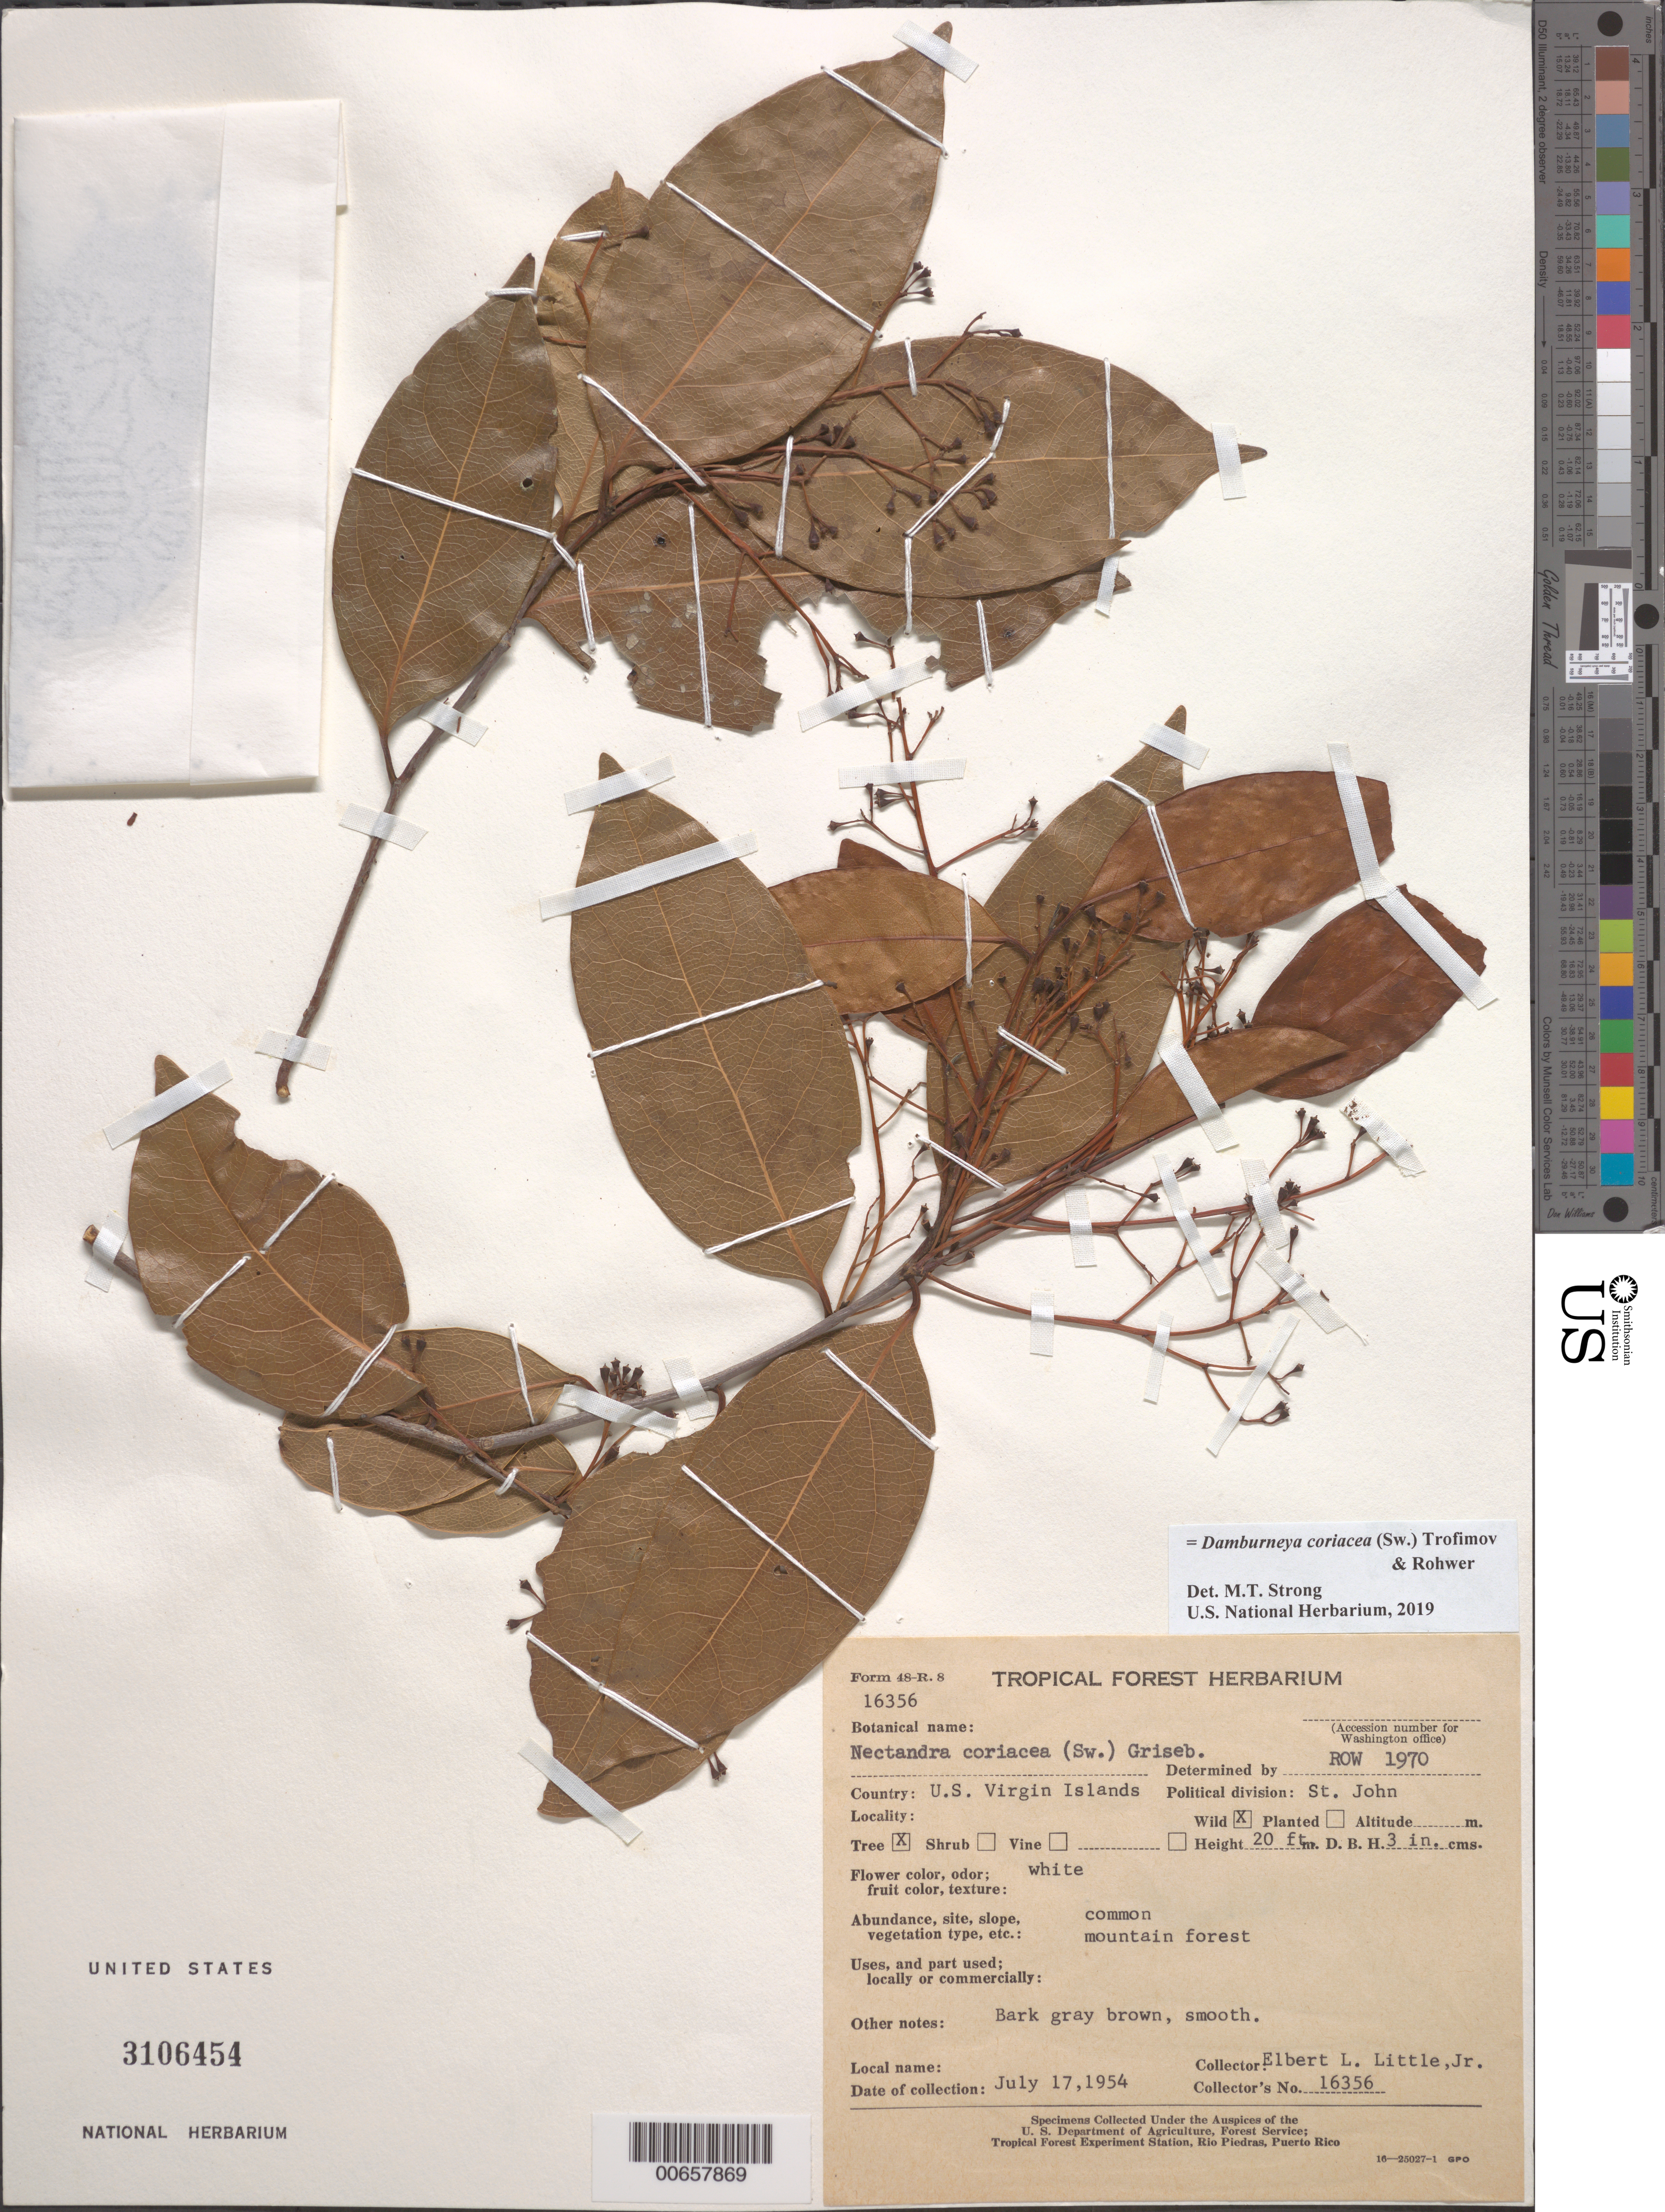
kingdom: Plantae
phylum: Tracheophyta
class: Magnoliopsida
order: Laurales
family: Lauraceae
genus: Damburneya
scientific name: Damburneya coriacea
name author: (Sw.) Trofimov & Rohwer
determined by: Strong, M. T., (US), Smithsonian Institution - National Museum of Natural History (UNITED STATES)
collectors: E. L. Little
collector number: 16356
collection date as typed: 17 Jul 1954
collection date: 1954-07-17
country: U.S. Virgin Islands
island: St. John Island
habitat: Mountain forest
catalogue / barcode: US 3106454